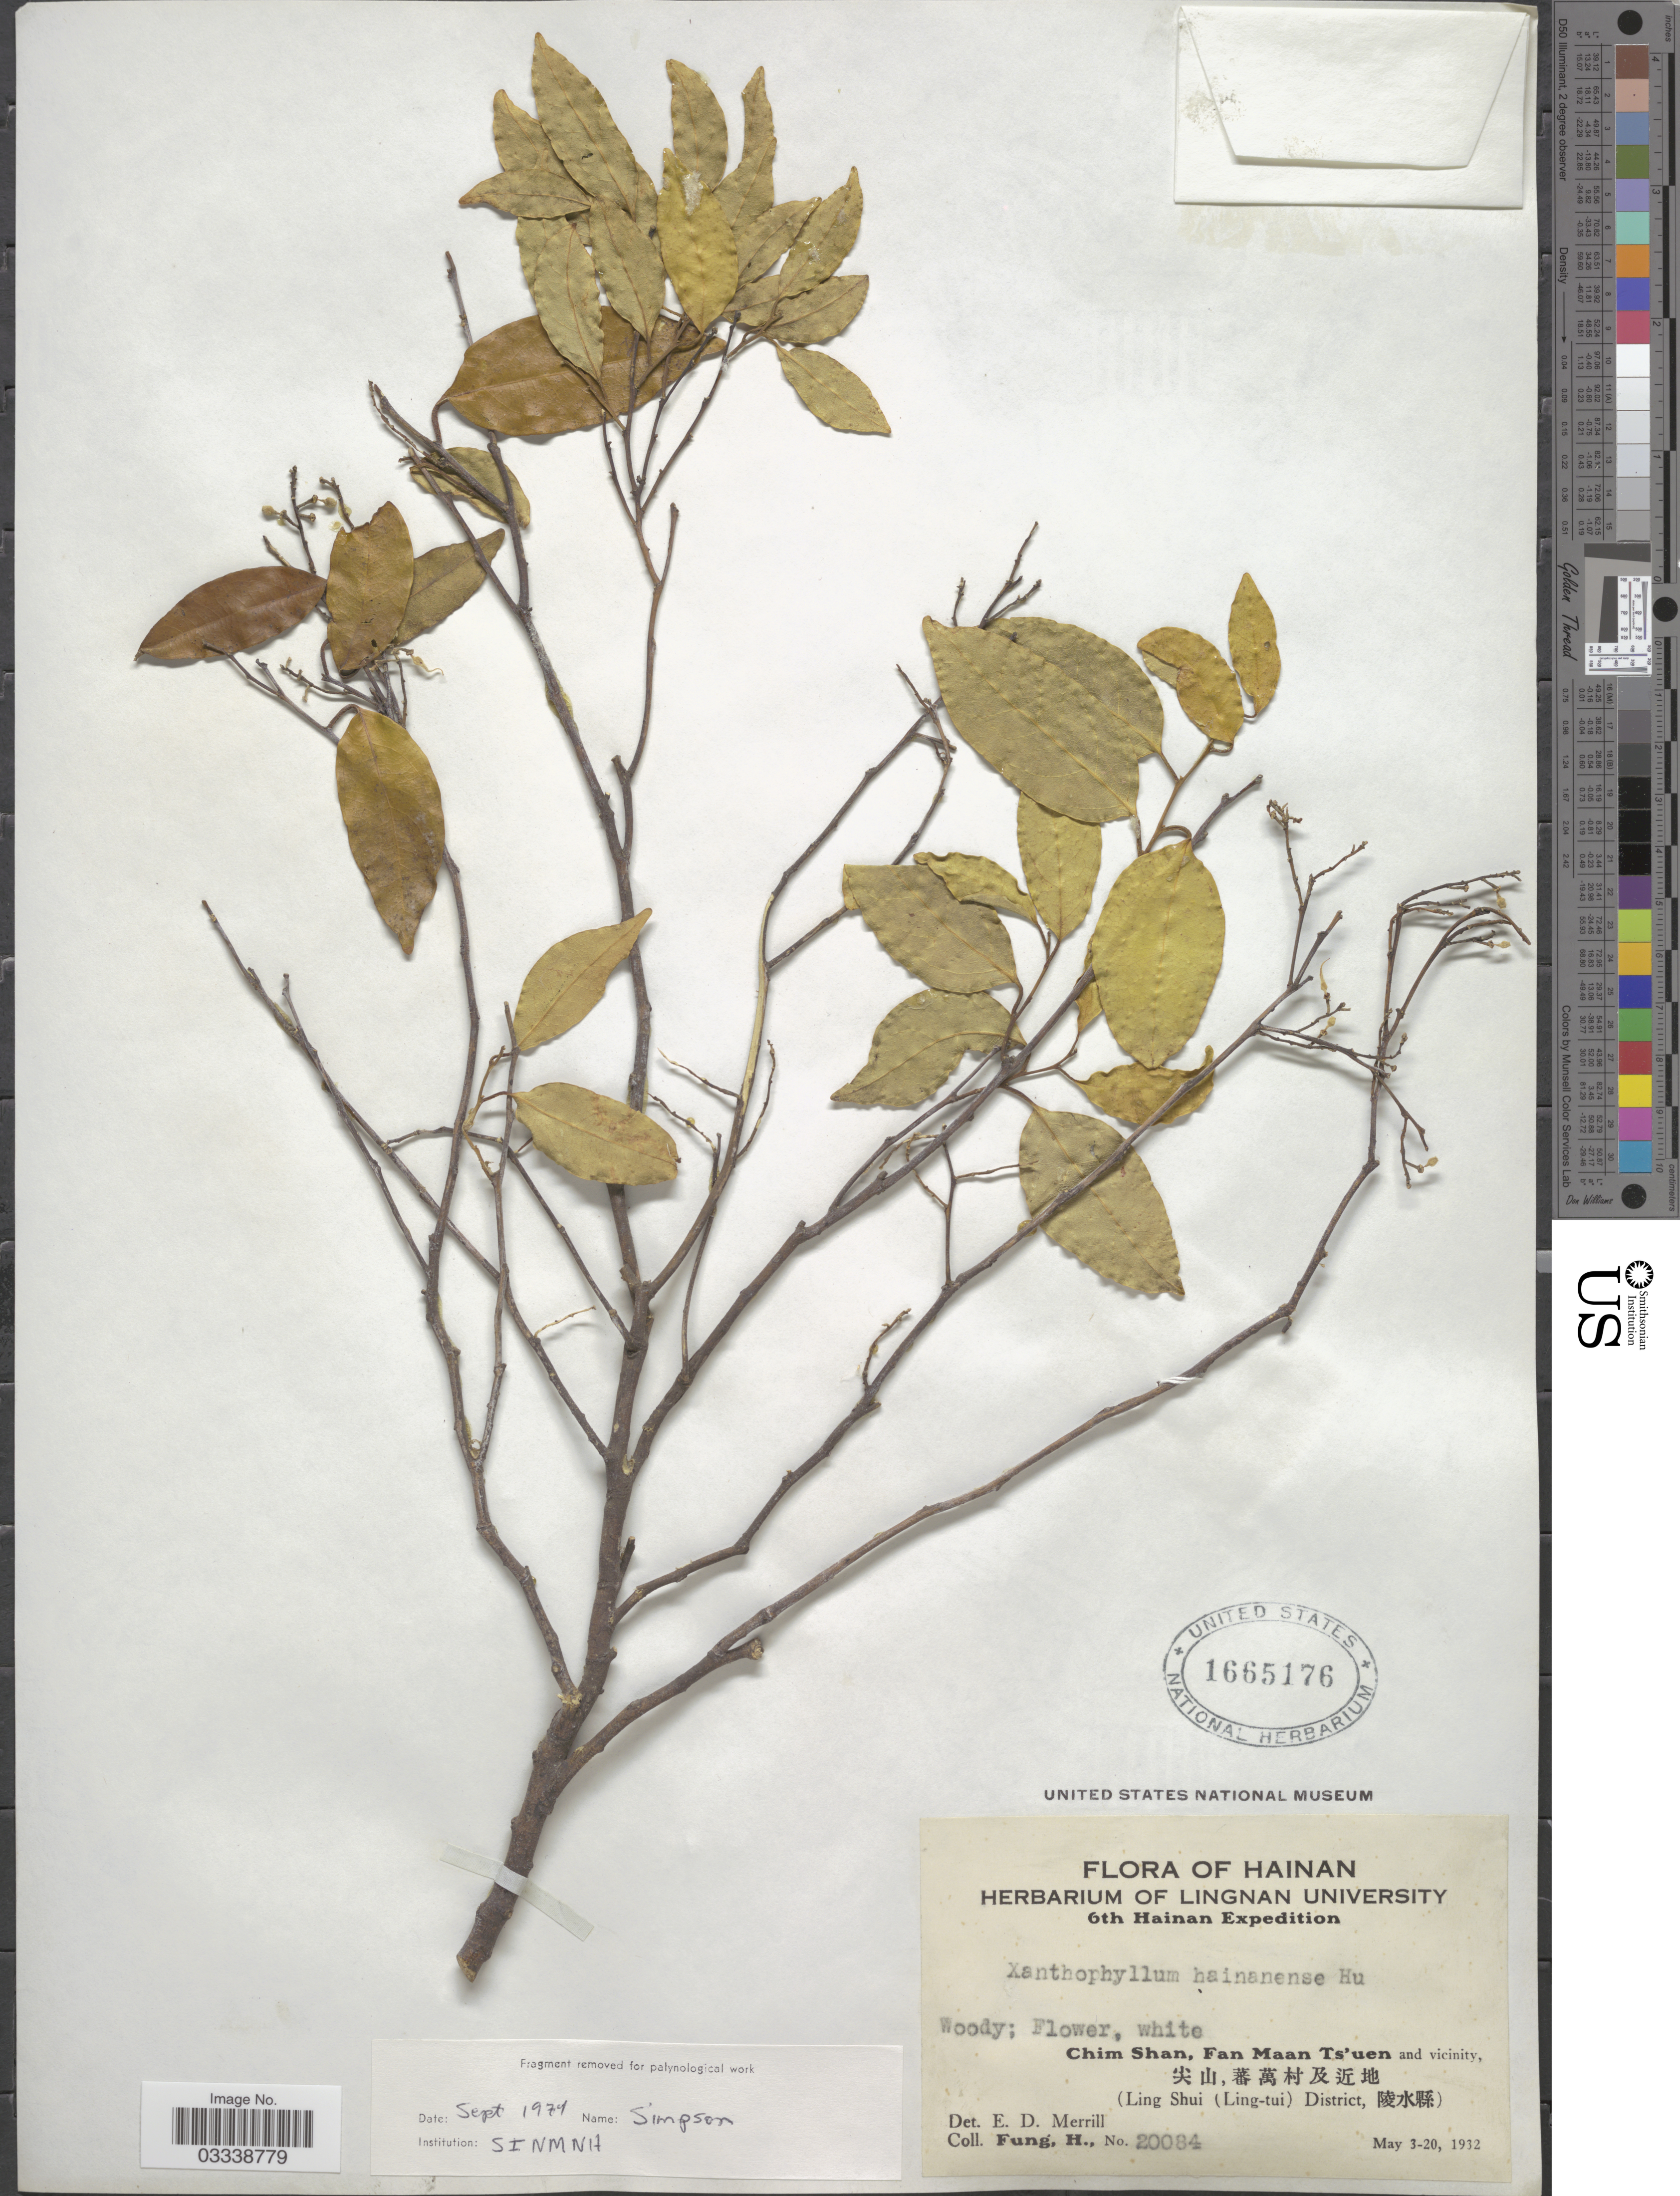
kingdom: Plantae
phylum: Tracheophyta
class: Magnoliopsida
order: Fabales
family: Polygalaceae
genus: Xanthophyllum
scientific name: Xanthophyllum hainanense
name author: Hu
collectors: H. Fung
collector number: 20084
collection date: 1932-05-03/1932-05-20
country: China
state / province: Hainan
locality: Chim Shan, Fan Maan Ts'uen and vicinity, X. (Ling Shui (Ling-tui) District, X)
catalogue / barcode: US 1665176